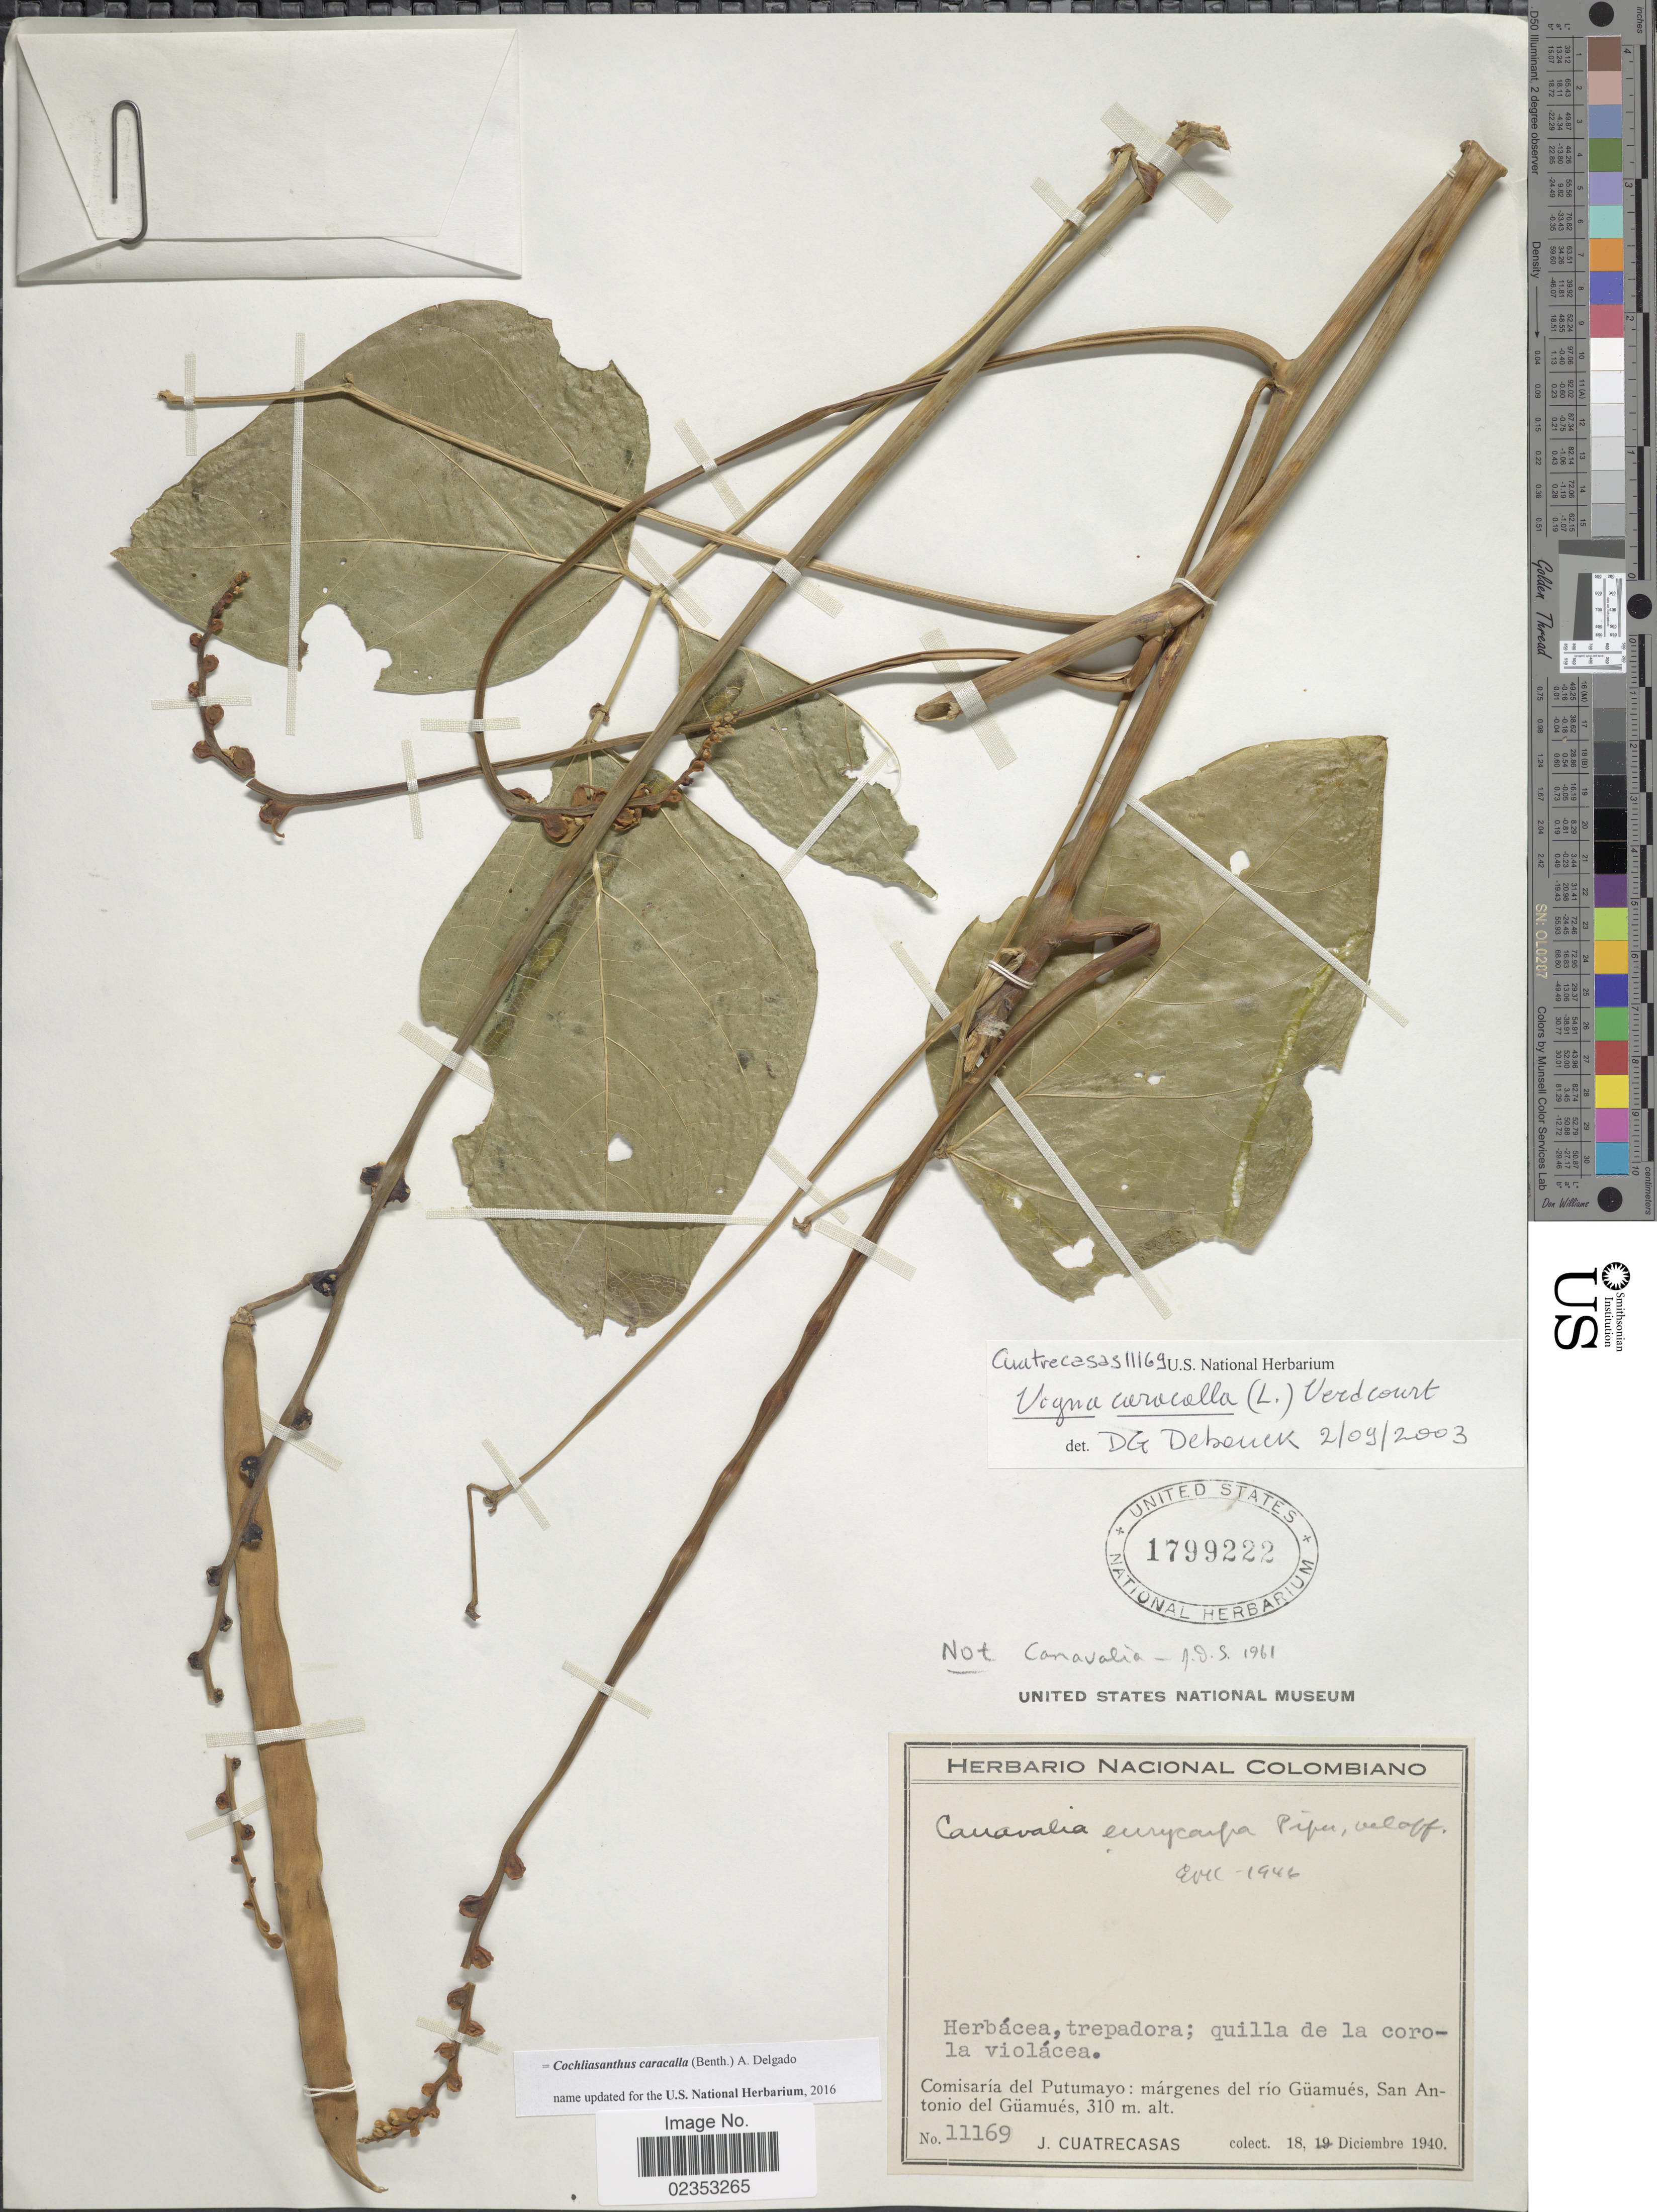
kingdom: Plantae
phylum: Tracheophyta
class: Magnoliopsida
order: Fabales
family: Fabaceae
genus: Cochliasanthus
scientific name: Cochliasanthus caracalla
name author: (L.) Trew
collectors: J. Cuatrecasas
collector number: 11169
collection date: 1940-12-18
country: Colombia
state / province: Putumayo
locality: Comisaria del Putumayo: margenes del rio Guamues, San Antonio del Guamues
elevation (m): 310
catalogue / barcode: US 1799222